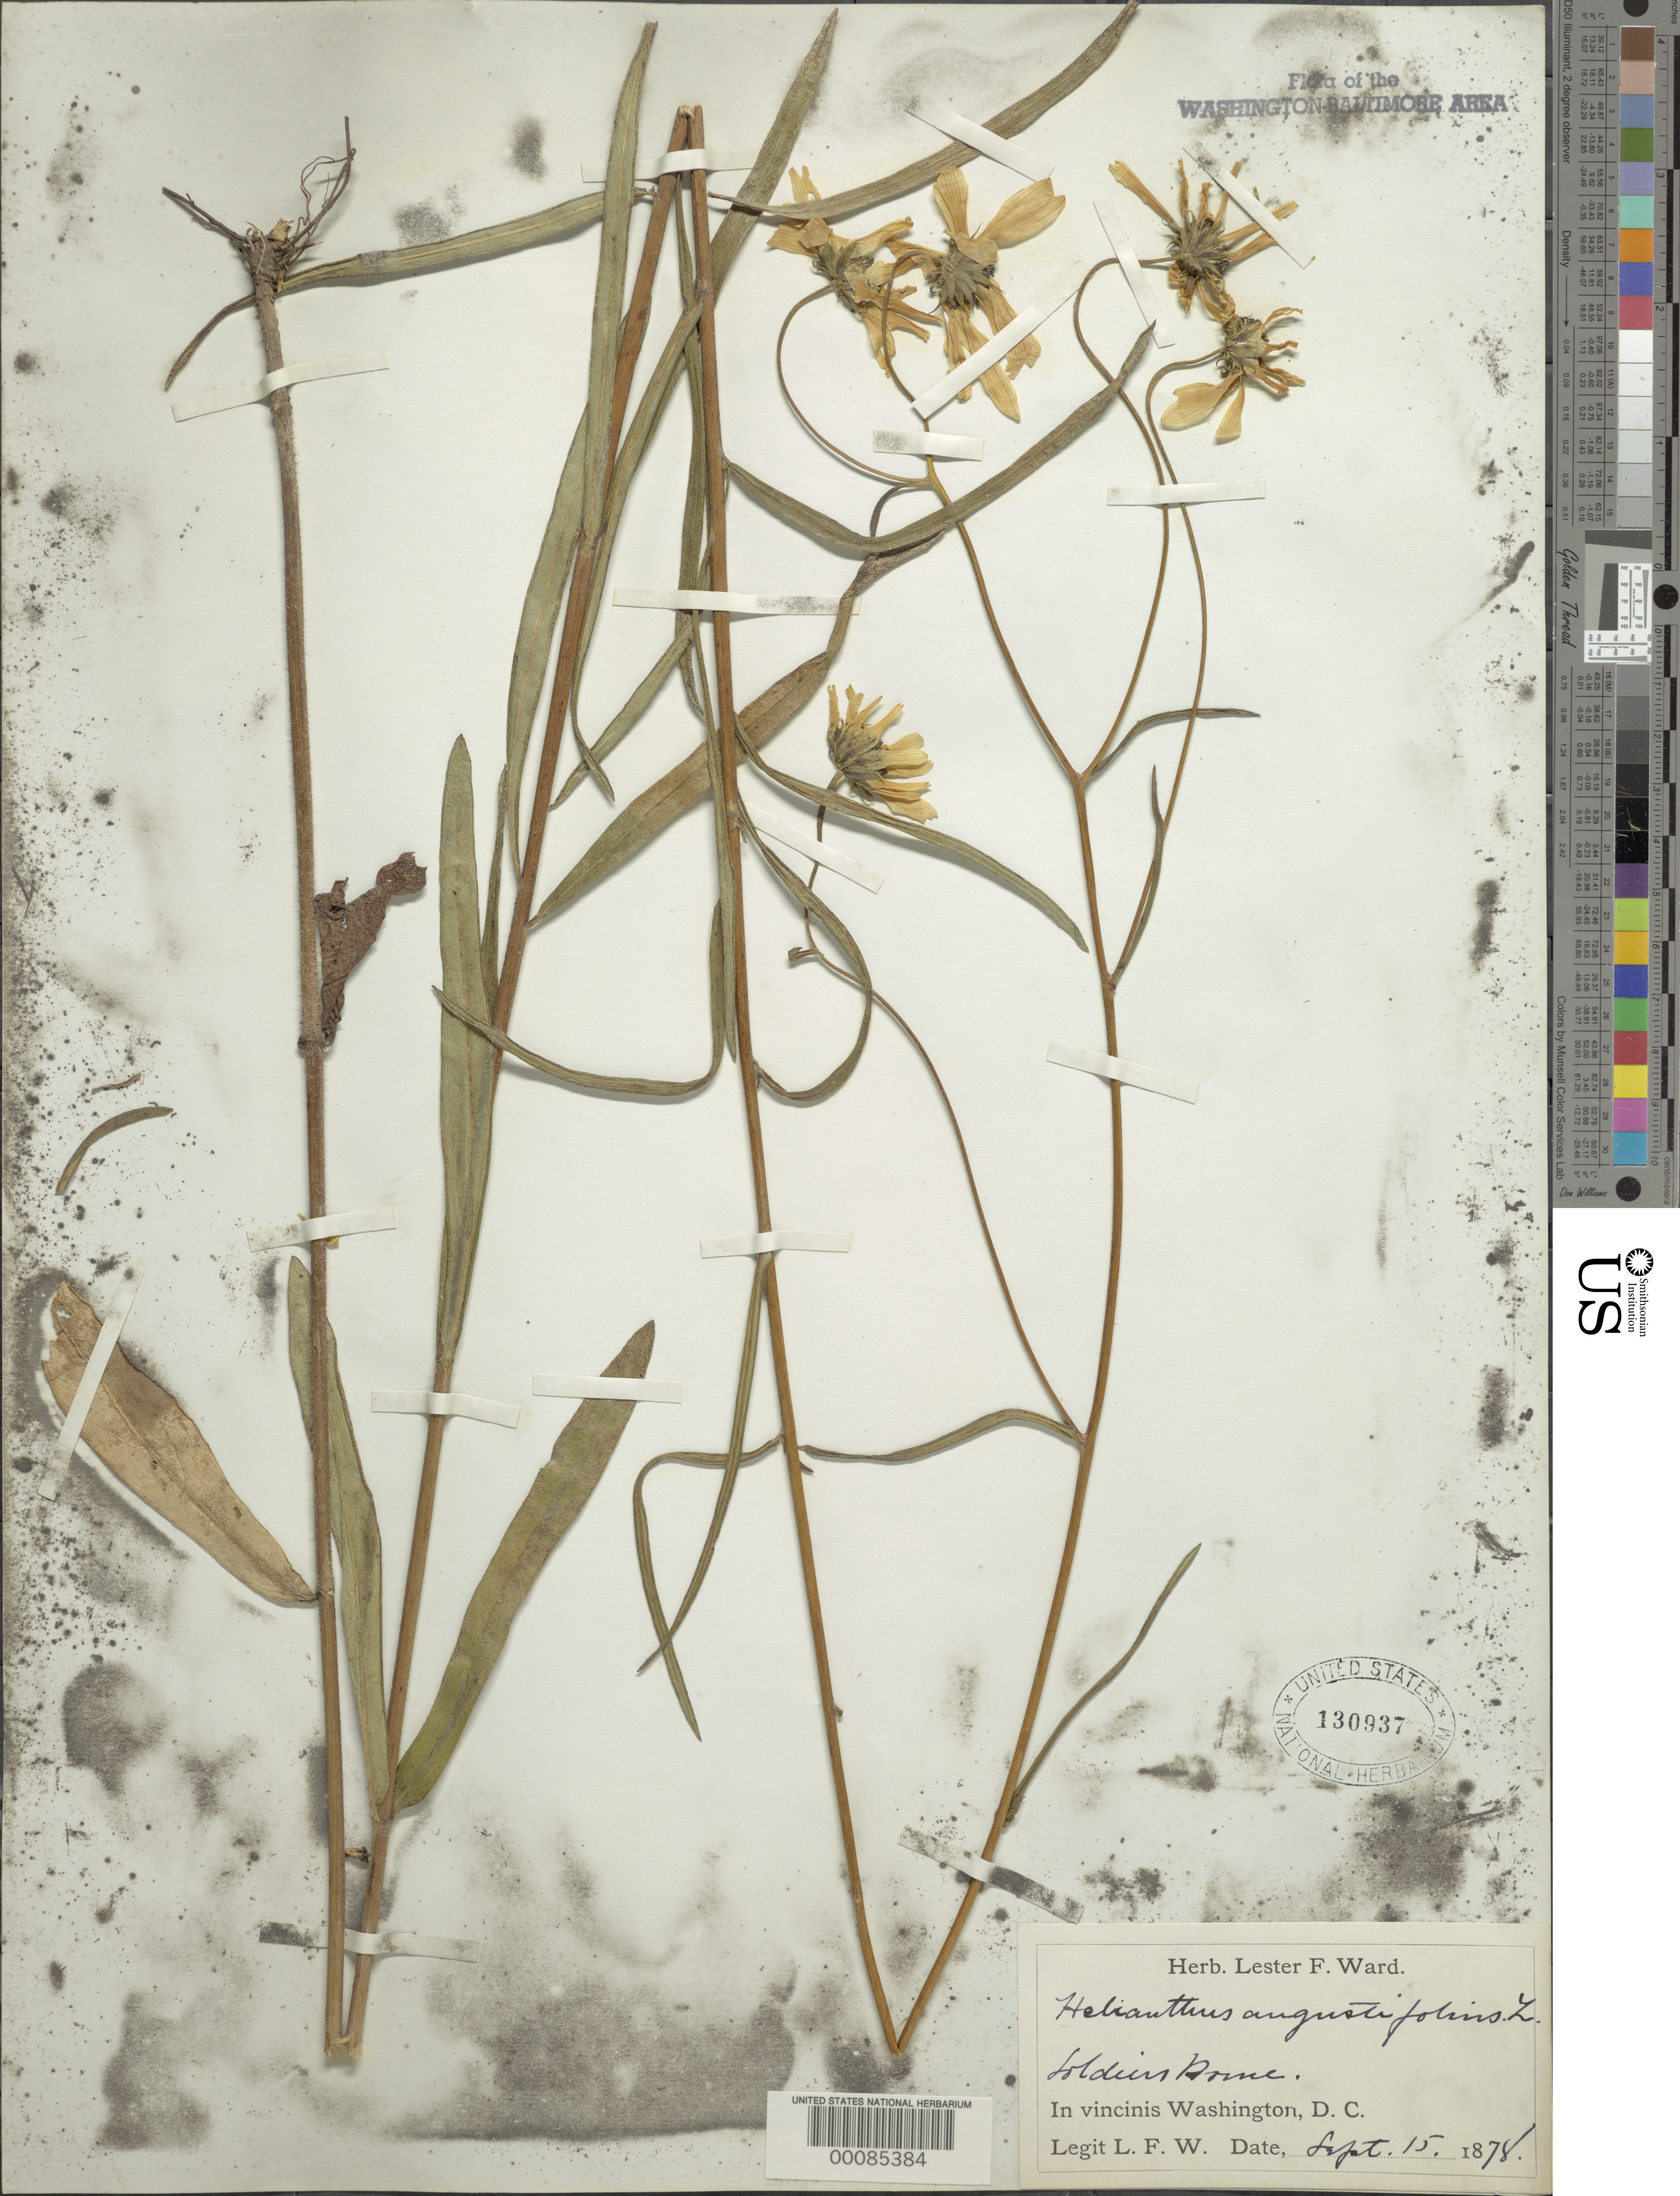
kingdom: Plantae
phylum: Tracheophyta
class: Magnoliopsida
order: Asterales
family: Asteraceae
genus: Helianthus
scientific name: Helianthus angustifolius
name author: L.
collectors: L. F. Ward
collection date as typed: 15 Sep 1878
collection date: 1878-09-15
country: United States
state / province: District of Columbia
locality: Soldiers Home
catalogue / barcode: US 130937